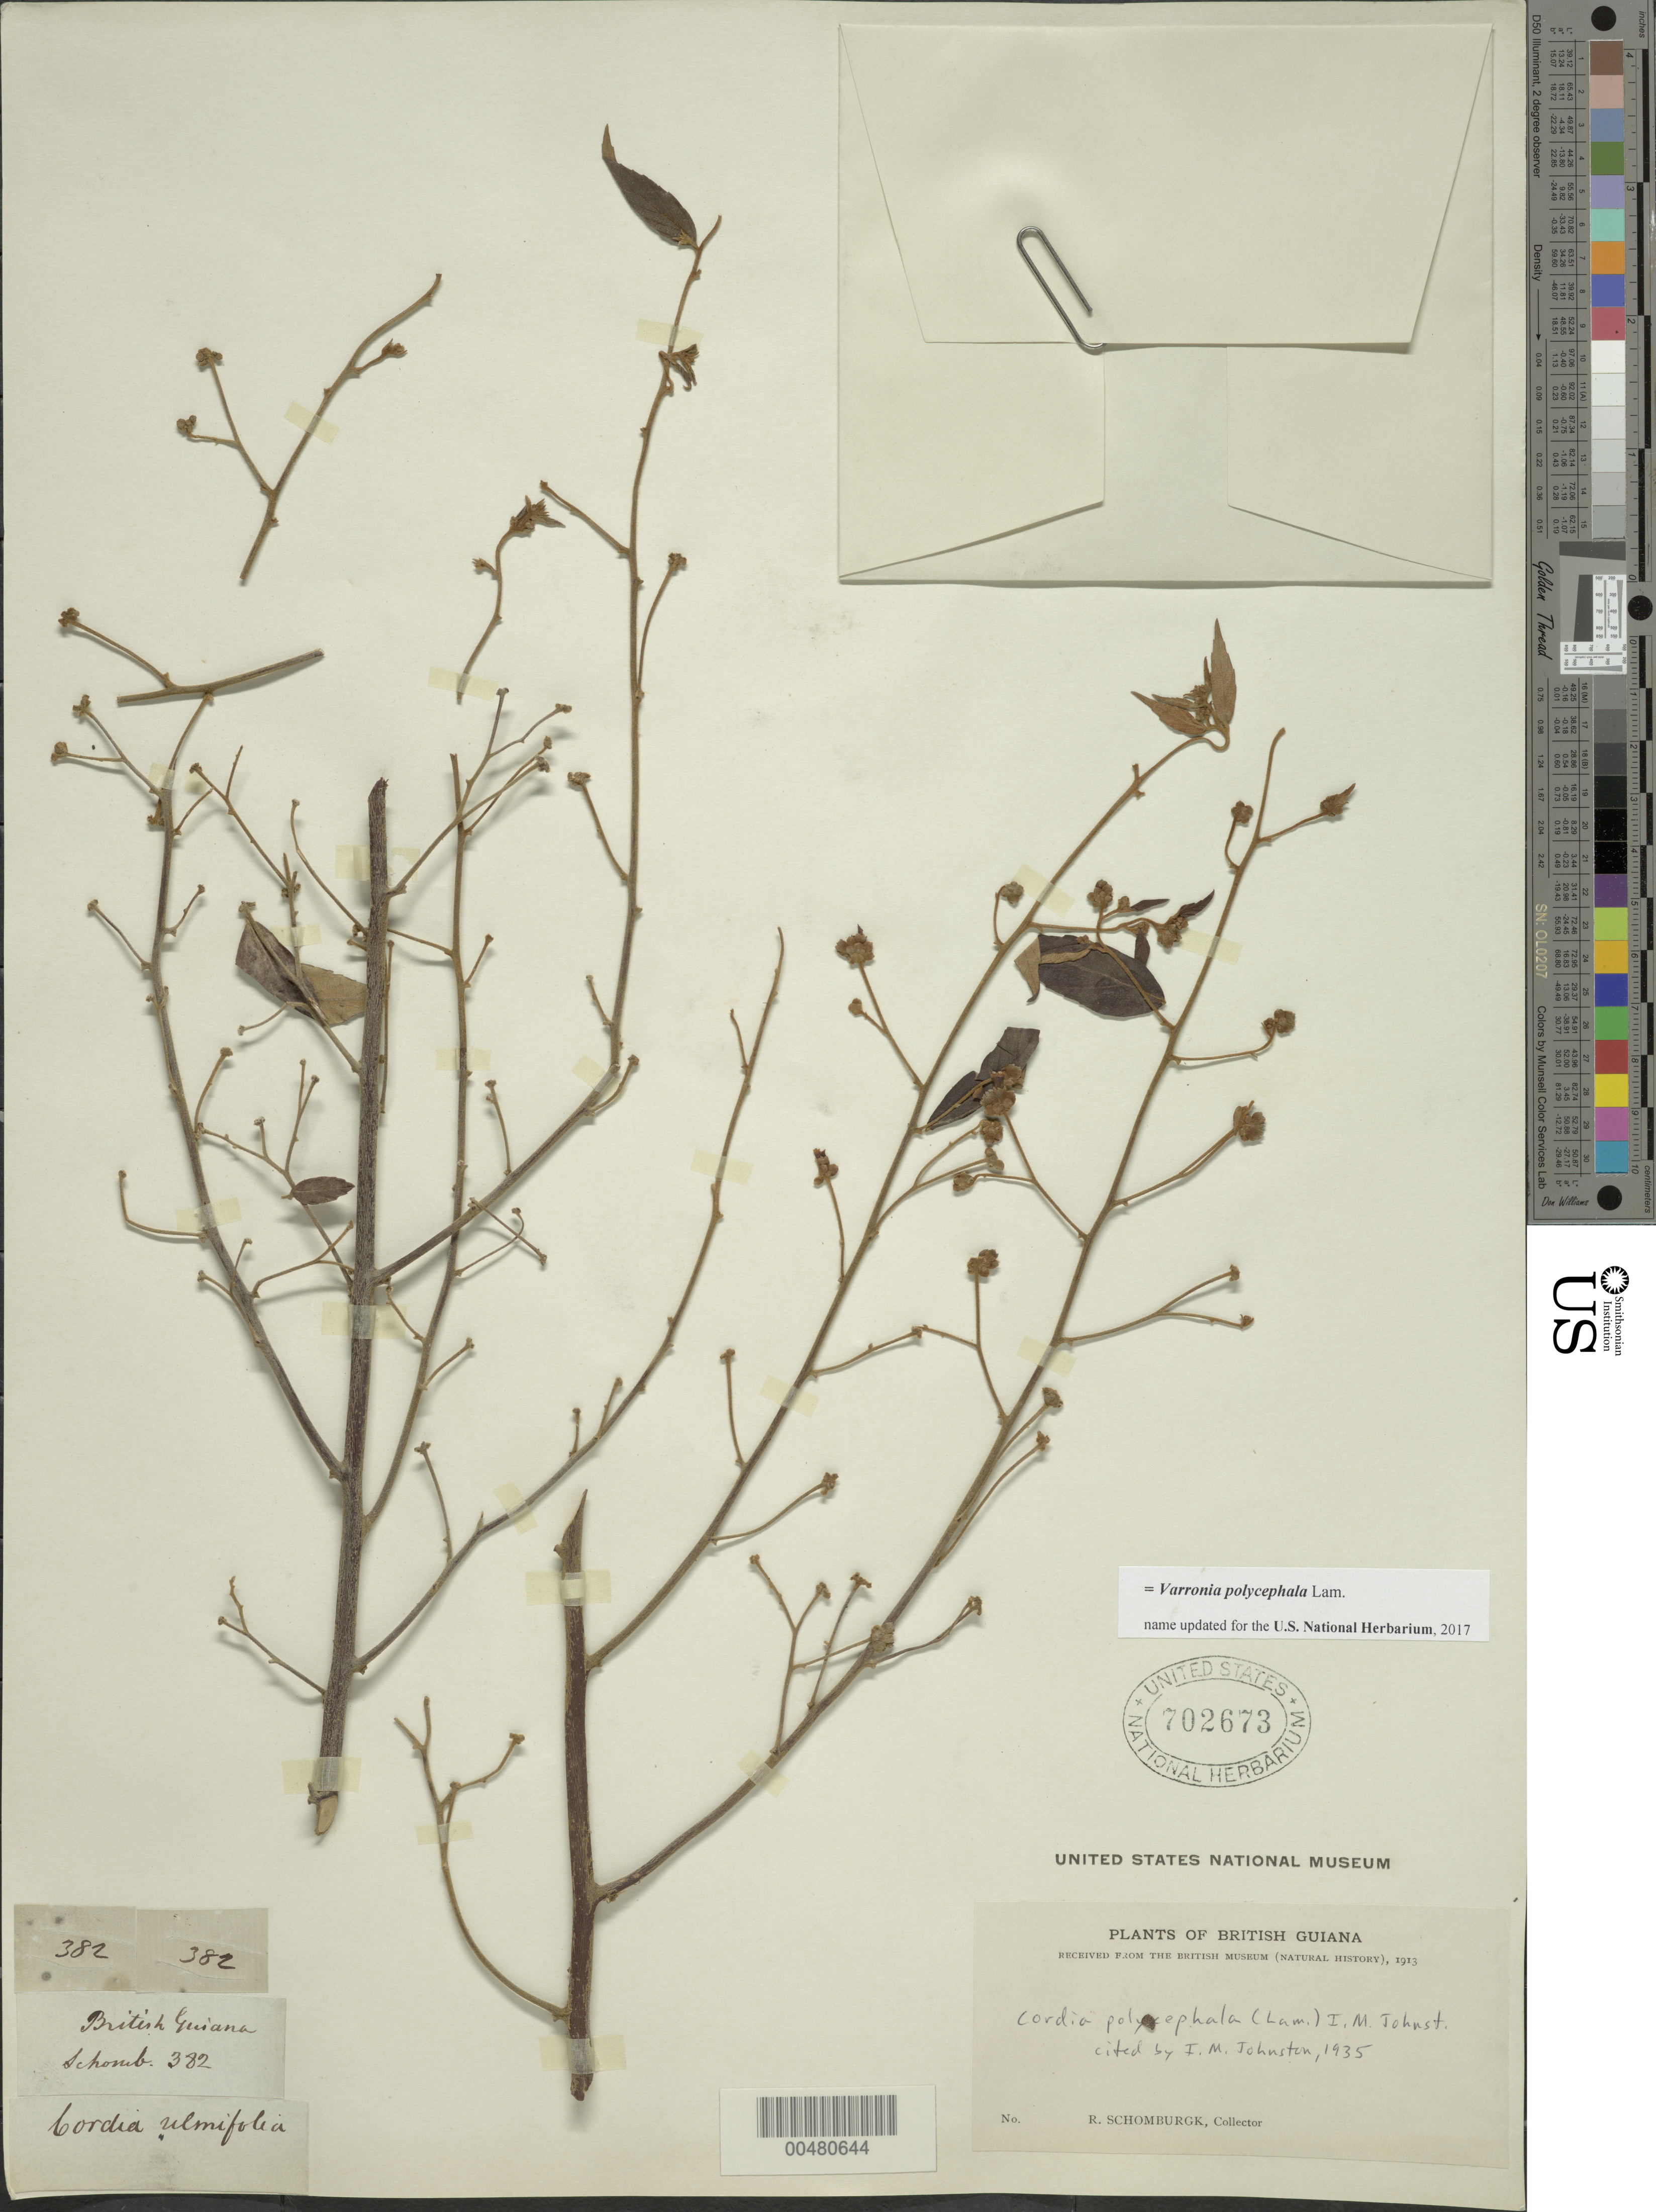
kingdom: Plantae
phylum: Tracheophyta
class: Magnoliopsida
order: Boraginales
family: Cordiaceae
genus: Varronia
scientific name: Varronia polycephala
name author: Lam.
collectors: R. H. Schomburgk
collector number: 382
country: Guyana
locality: British Guiana.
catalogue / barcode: US 702673